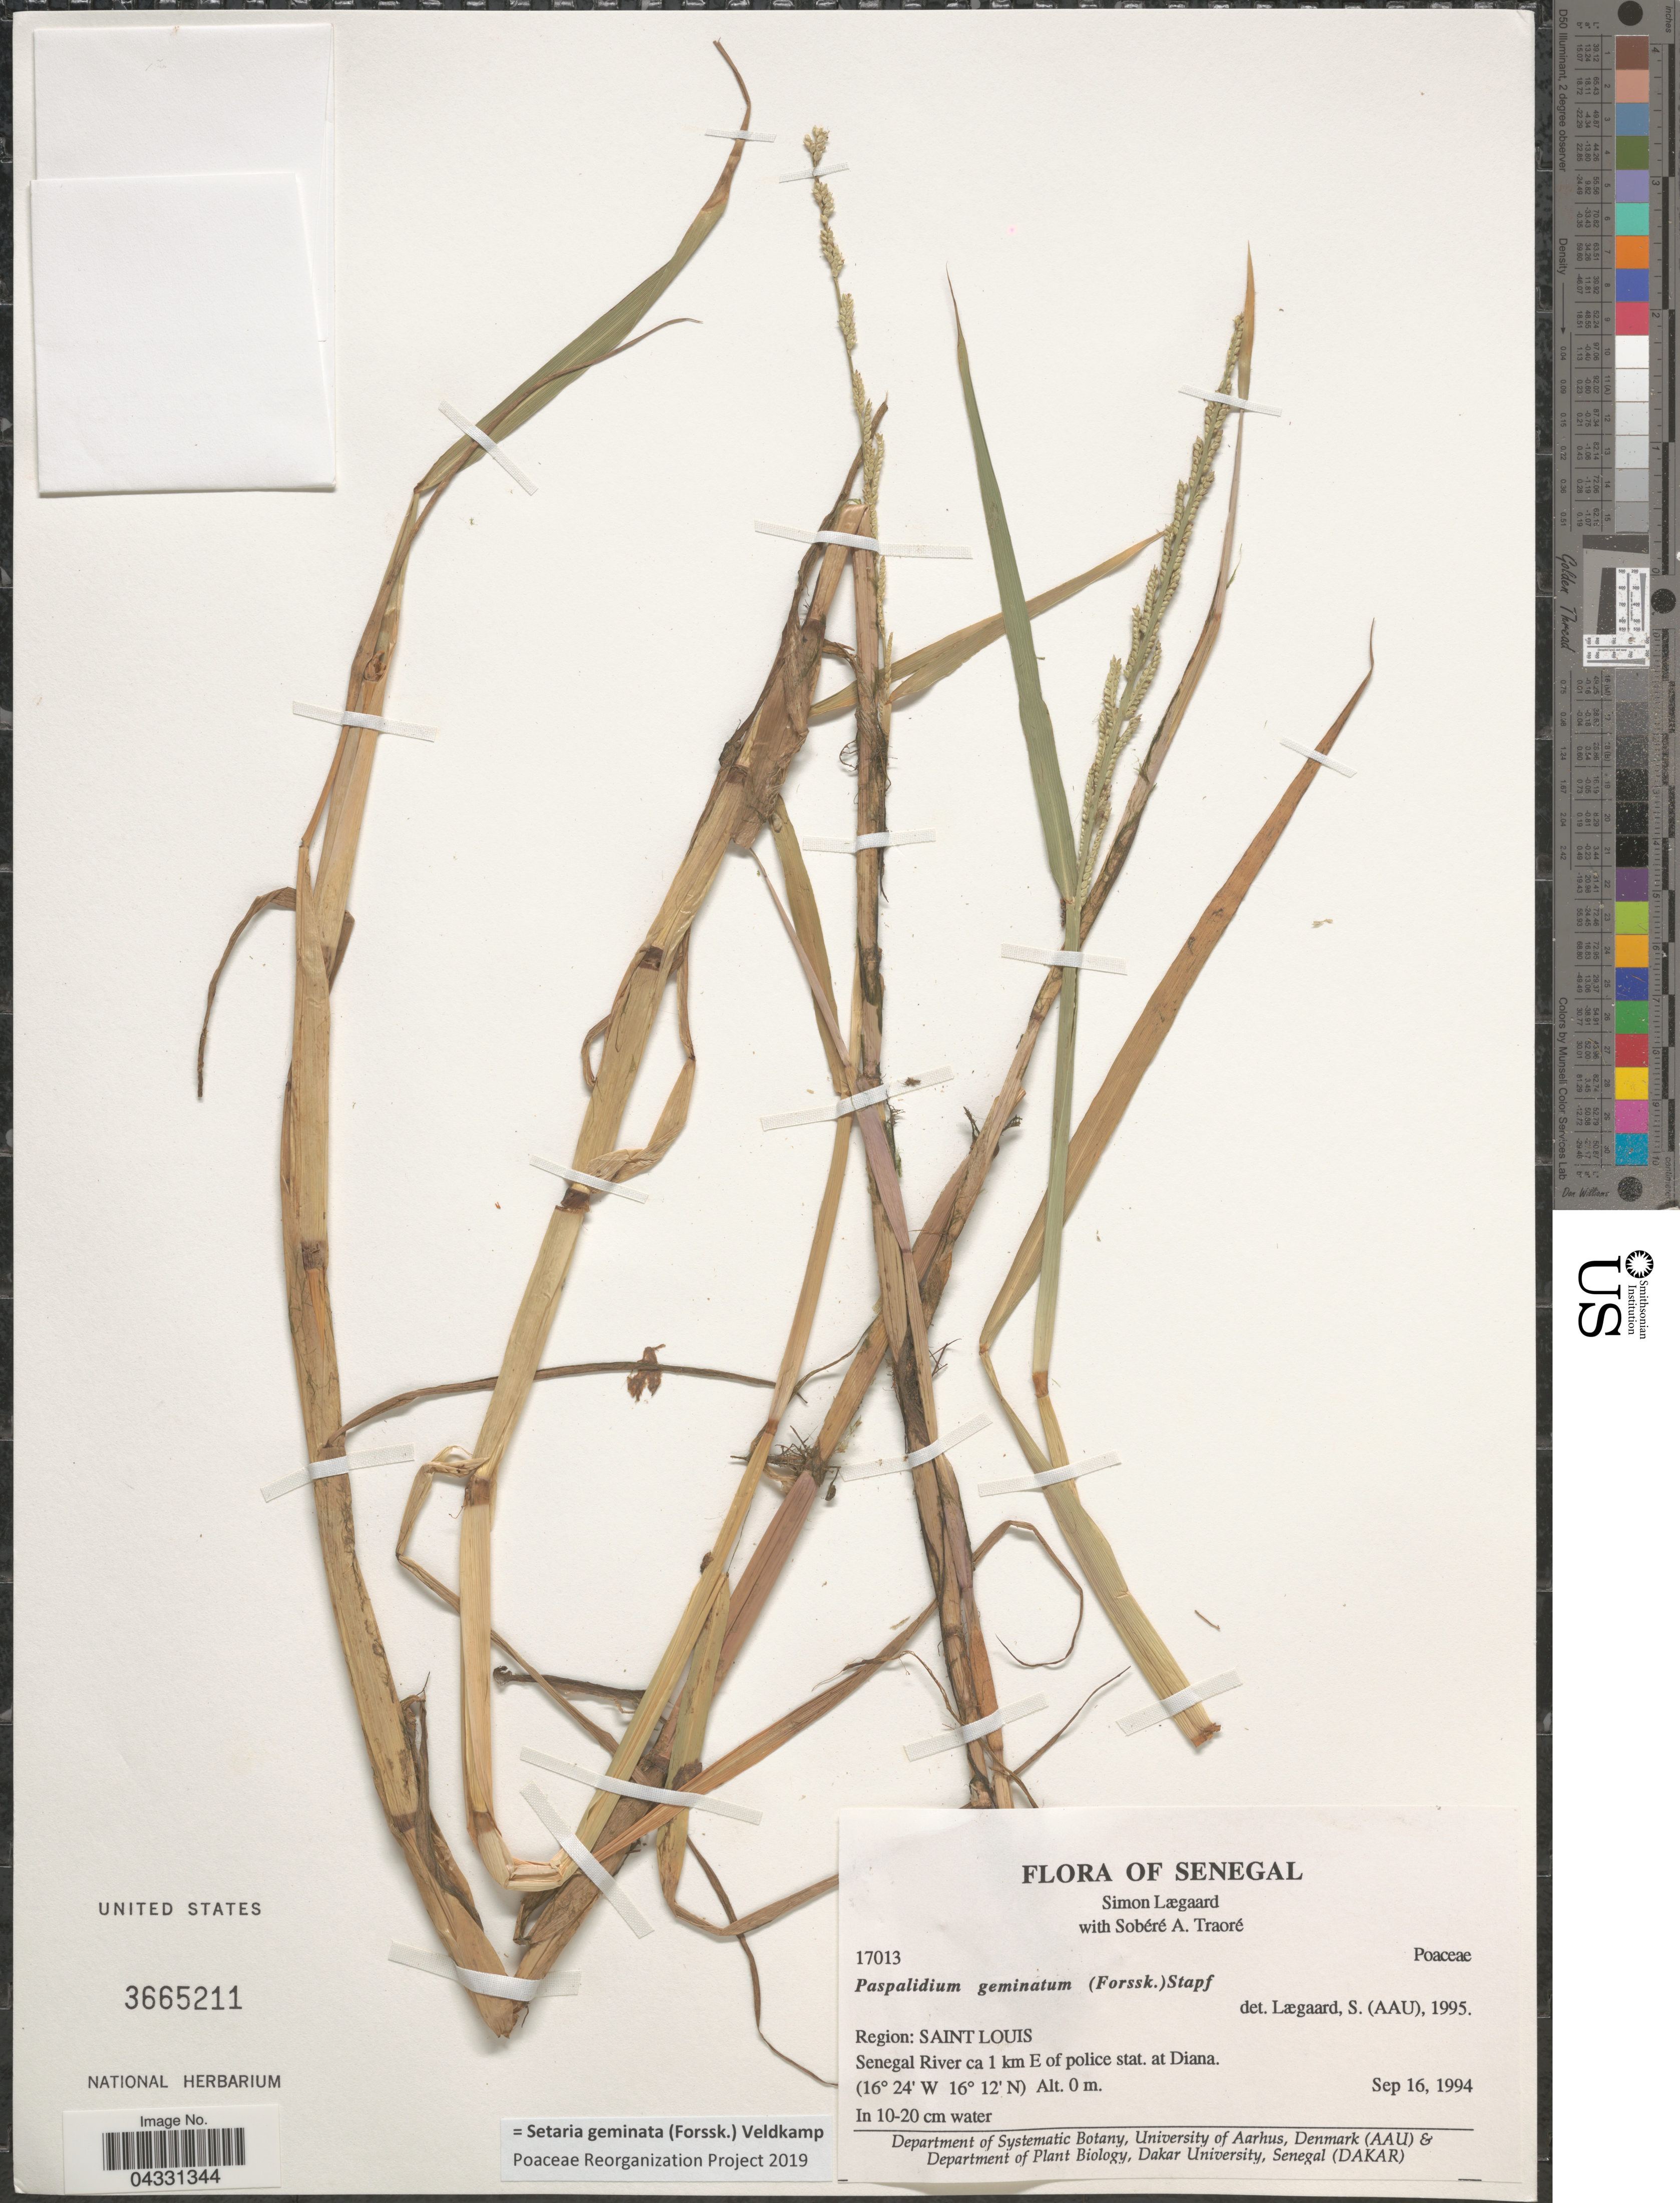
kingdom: Plantae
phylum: Tracheophyta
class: Liliopsida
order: Poales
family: Poaceae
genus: Setaria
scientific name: Setaria geminata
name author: (Forssk.) Veldkamp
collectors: S. Lægaard & S. Traore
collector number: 17013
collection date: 1994-09-16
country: Senegal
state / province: Saint-Louis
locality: Region: Saint Louis. Senegal River ca 1 km E of police stat. at Diana.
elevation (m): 0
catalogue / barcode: US 3665211